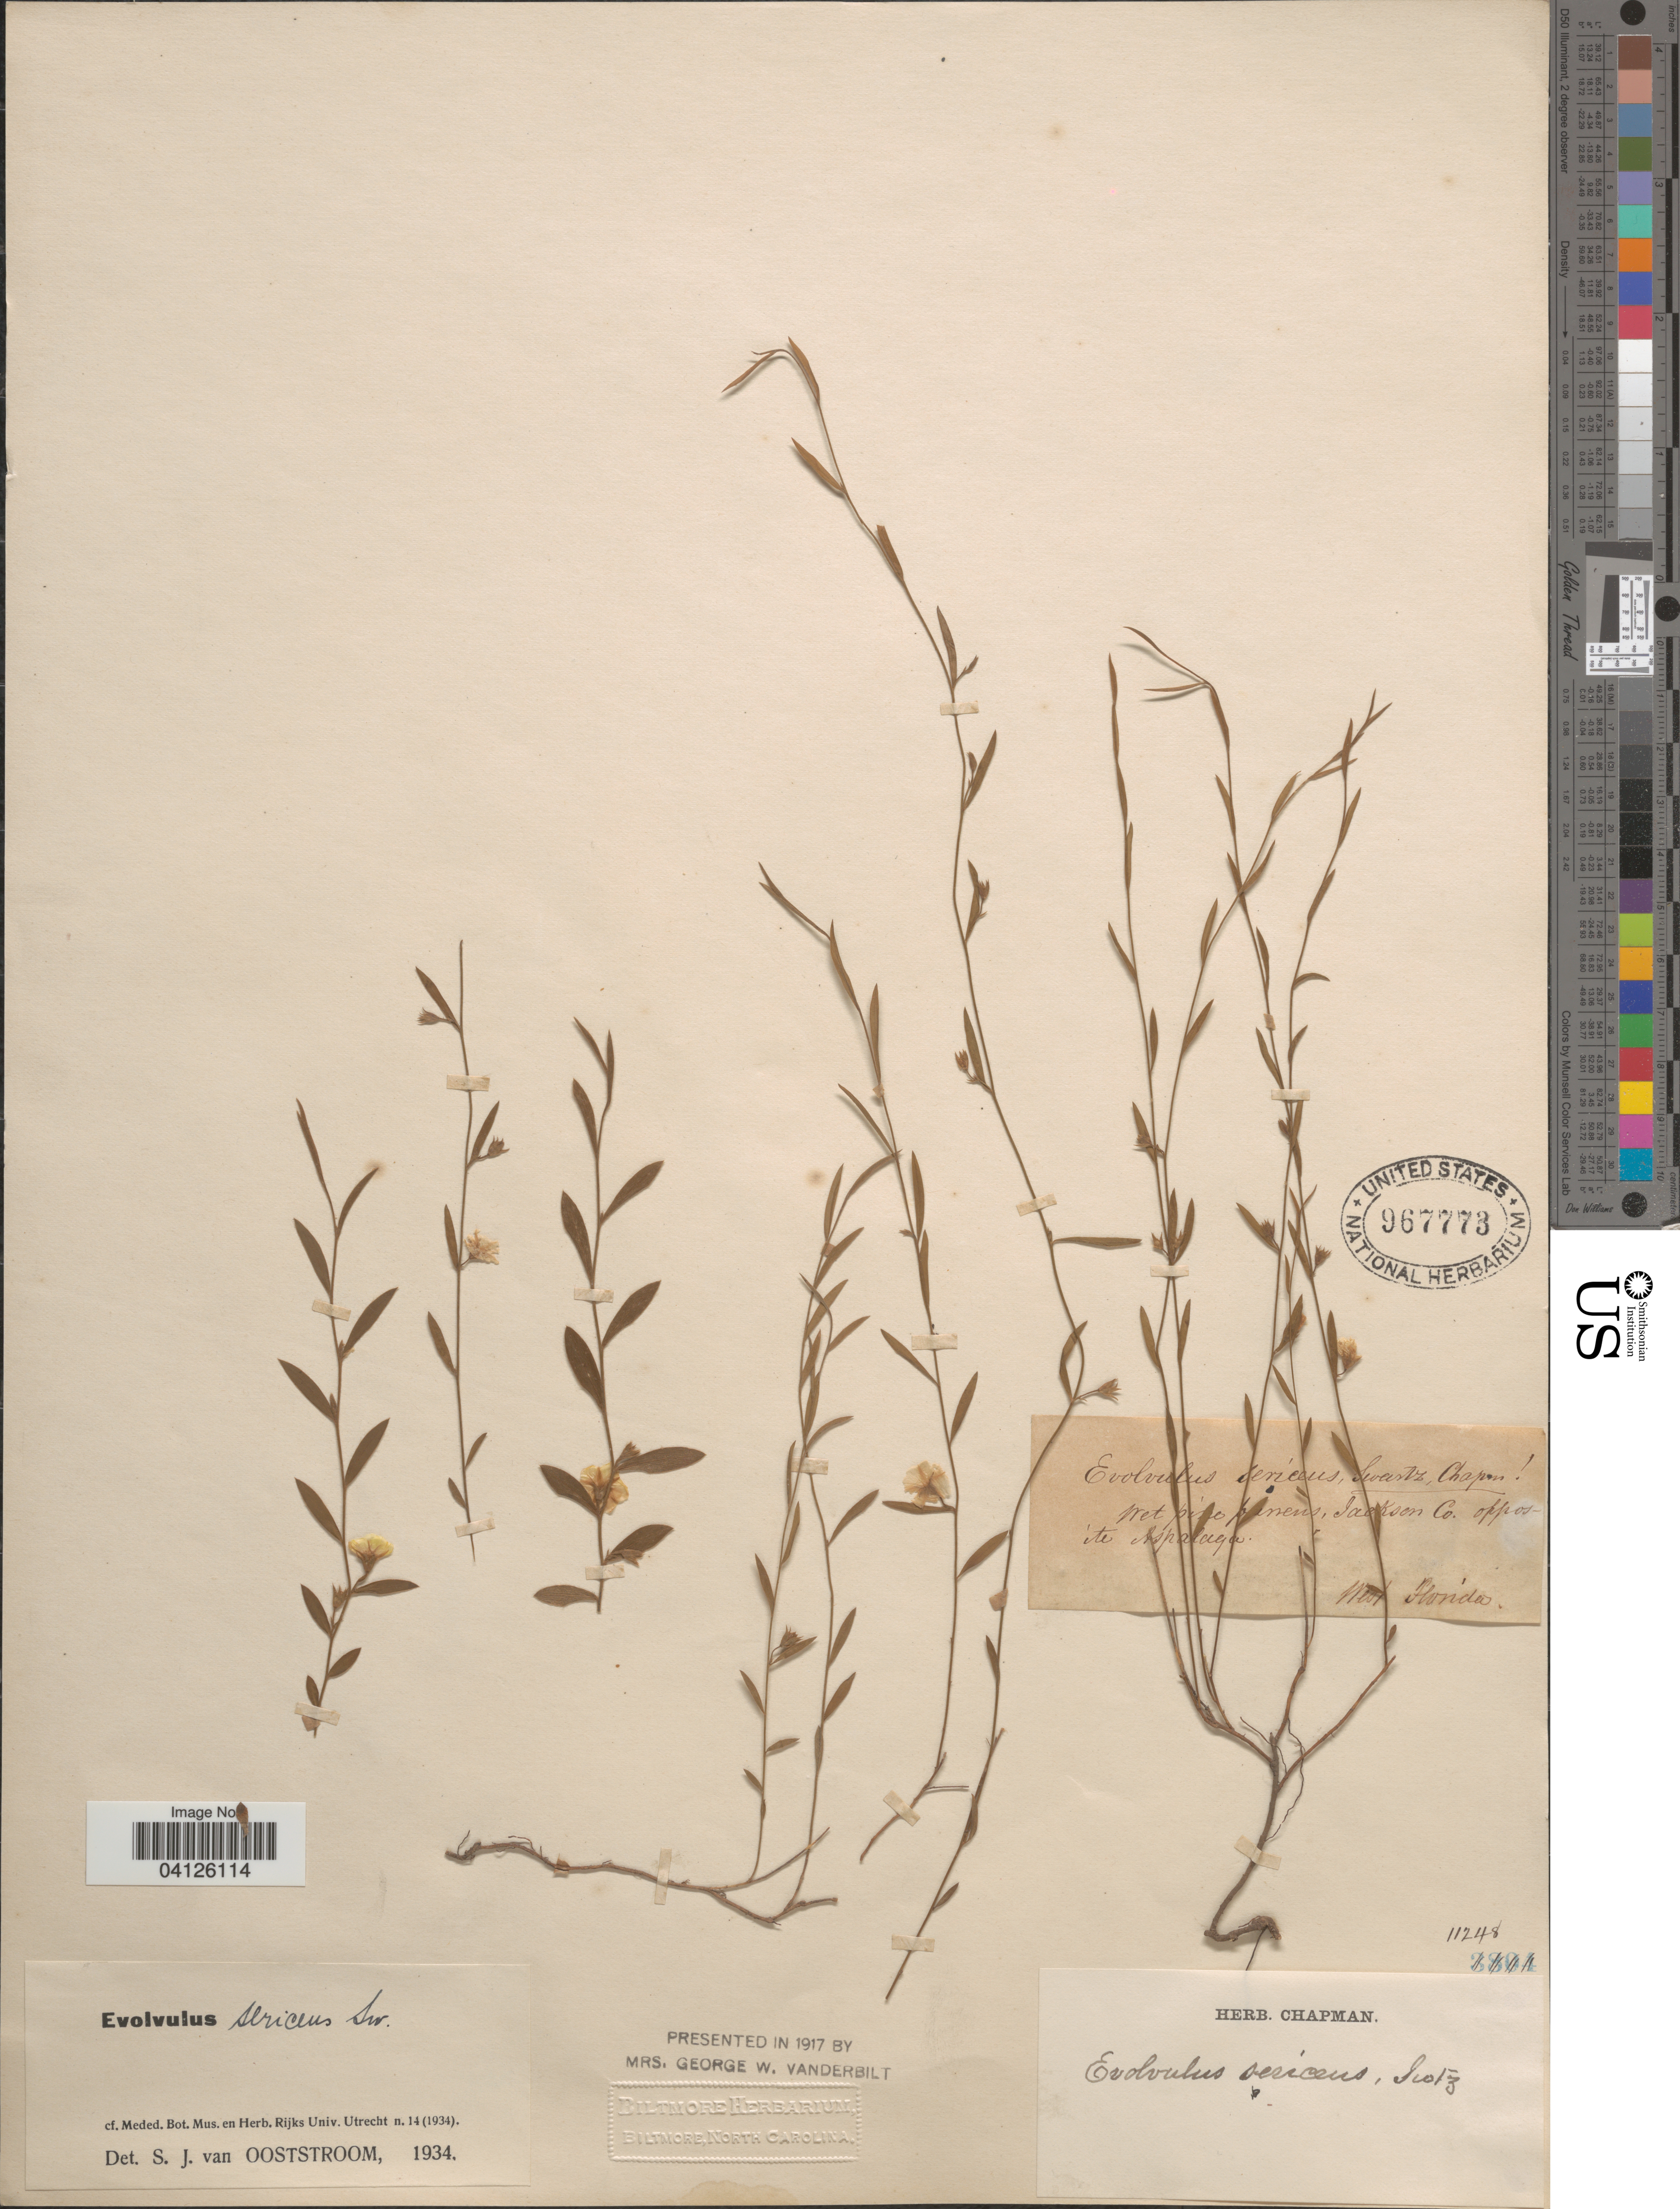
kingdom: Plantae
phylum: Tracheophyta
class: Magnoliopsida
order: Solanales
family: Convolvulaceae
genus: Evolvulus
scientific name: Evolvulus sericeus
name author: Sw.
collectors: ex herb. Chapman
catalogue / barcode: US 967773